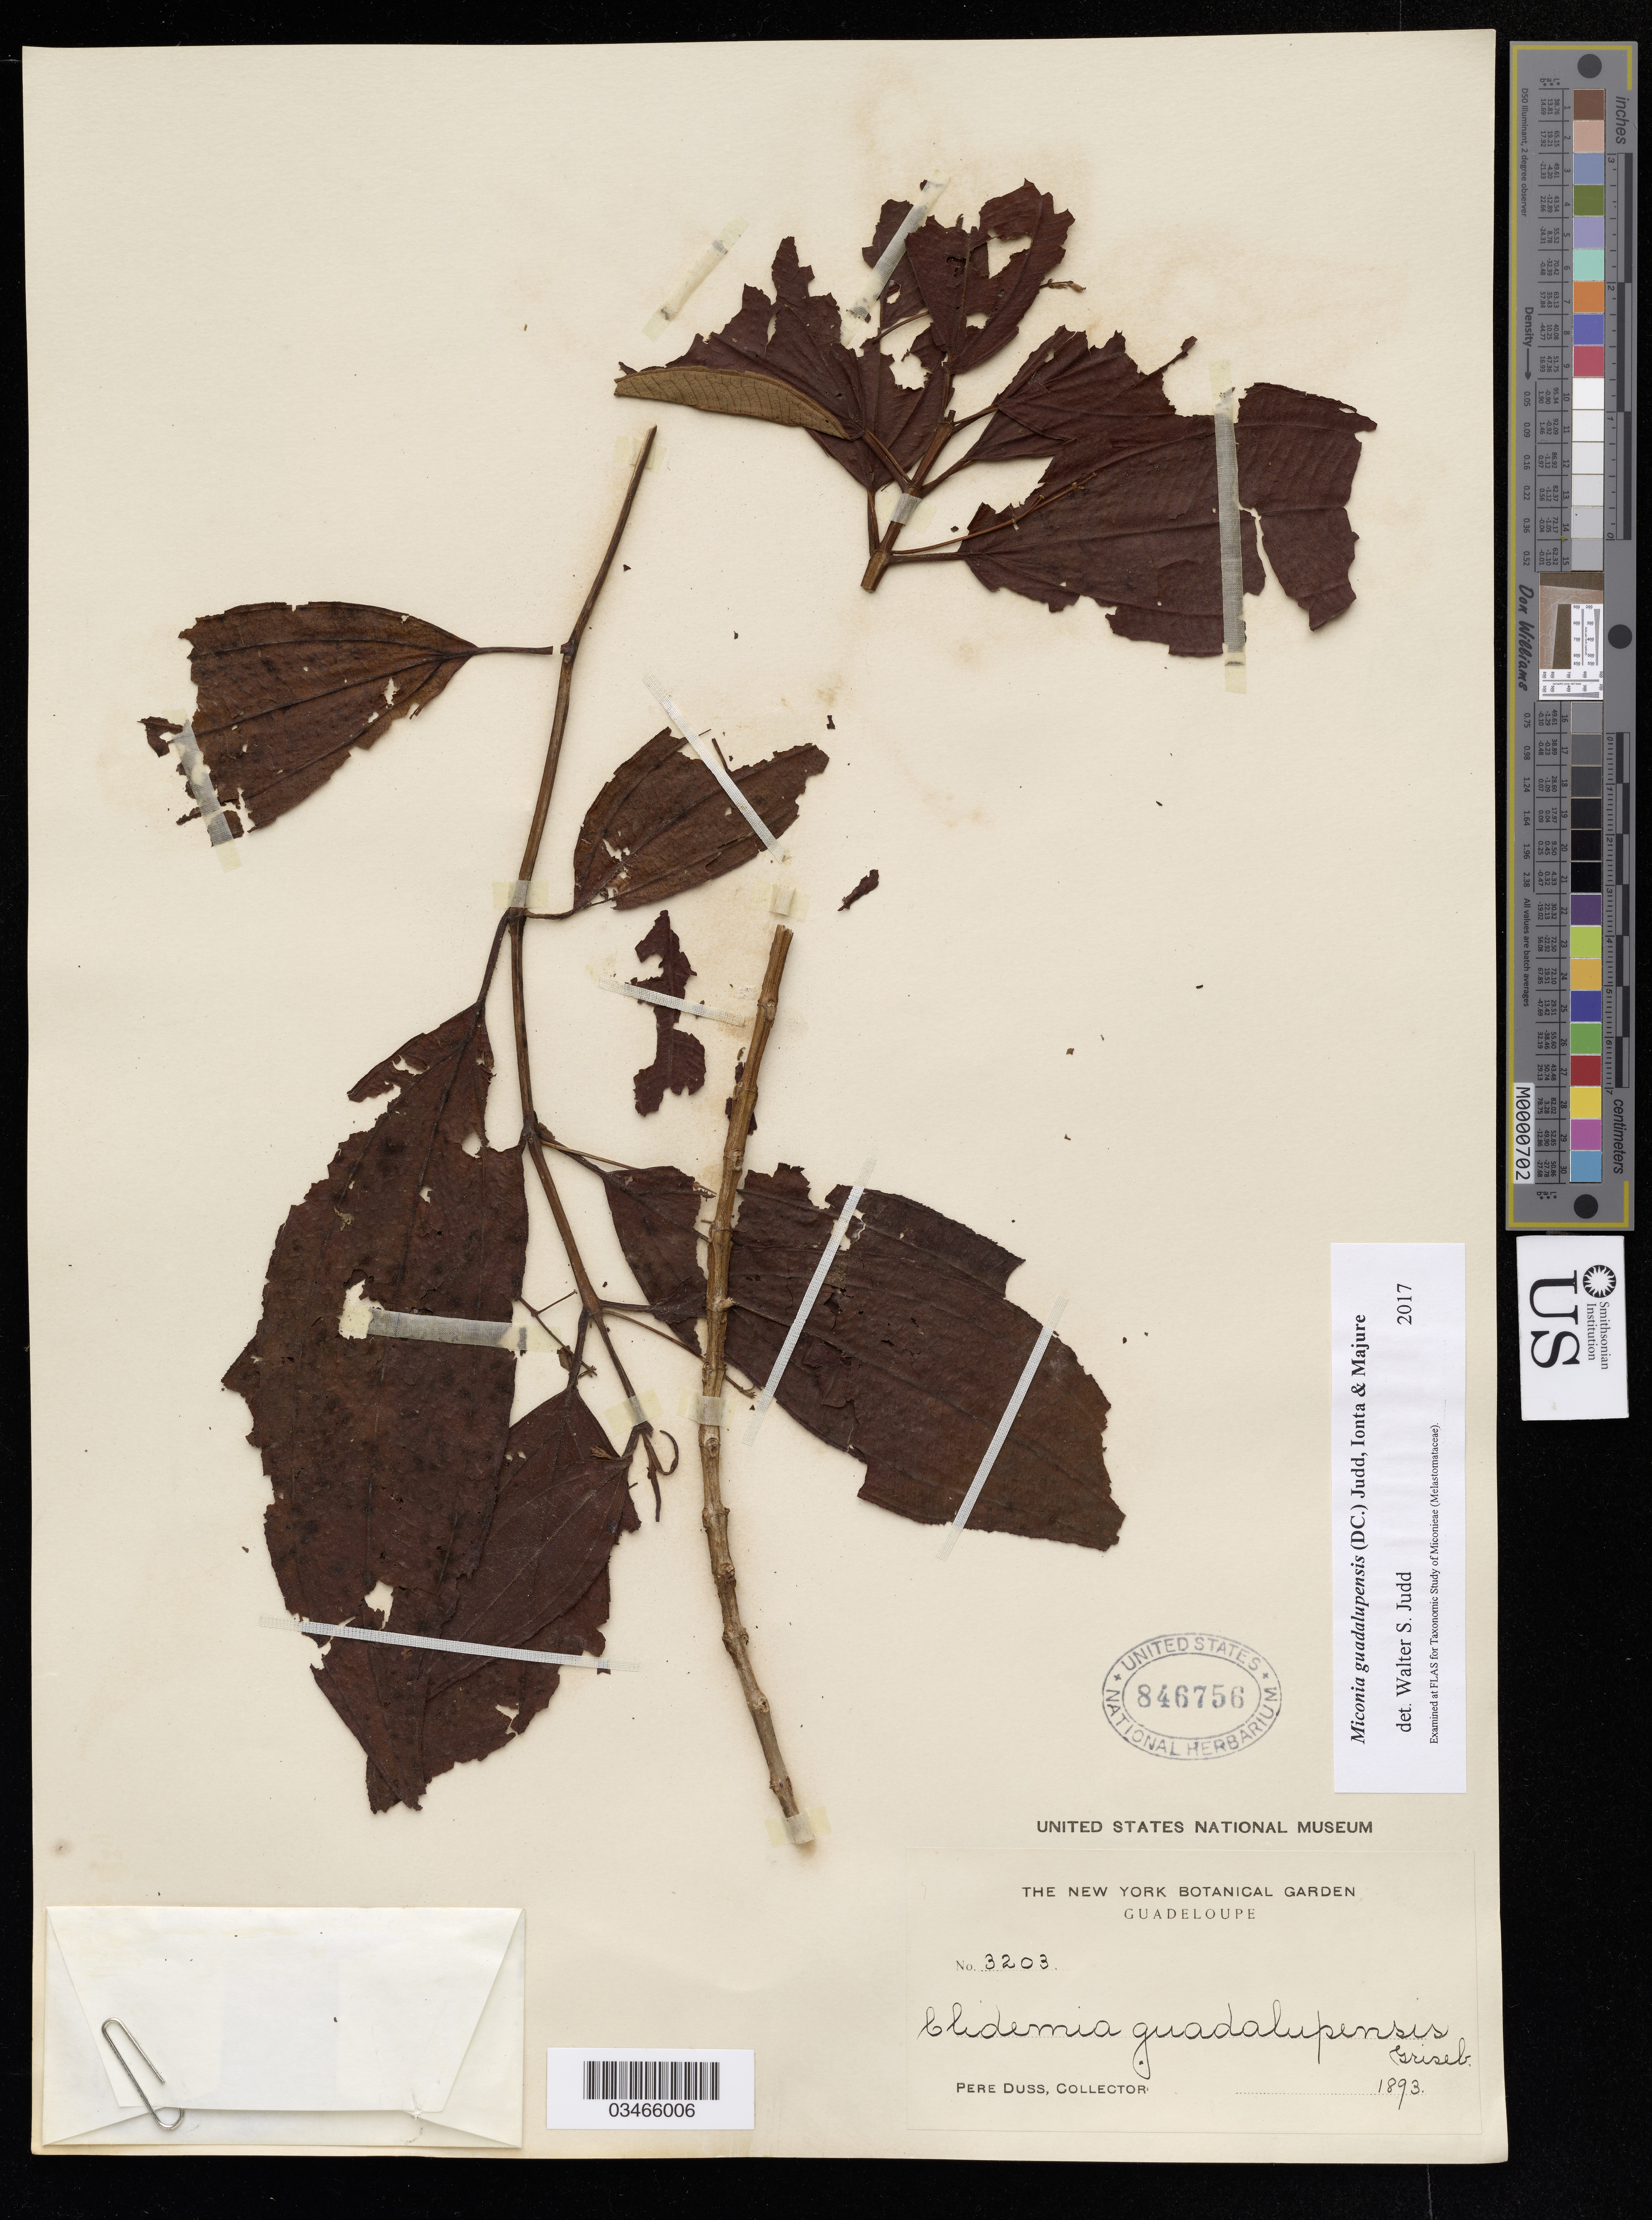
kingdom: Plantae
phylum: Tracheophyta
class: Magnoliopsida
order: Myrtales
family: Melastomataceae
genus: Miconia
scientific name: Miconia guadalupensis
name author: (DC.) Judd et al.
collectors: Père Duss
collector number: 3203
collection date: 1893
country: Guadeloupe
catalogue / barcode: US 846756